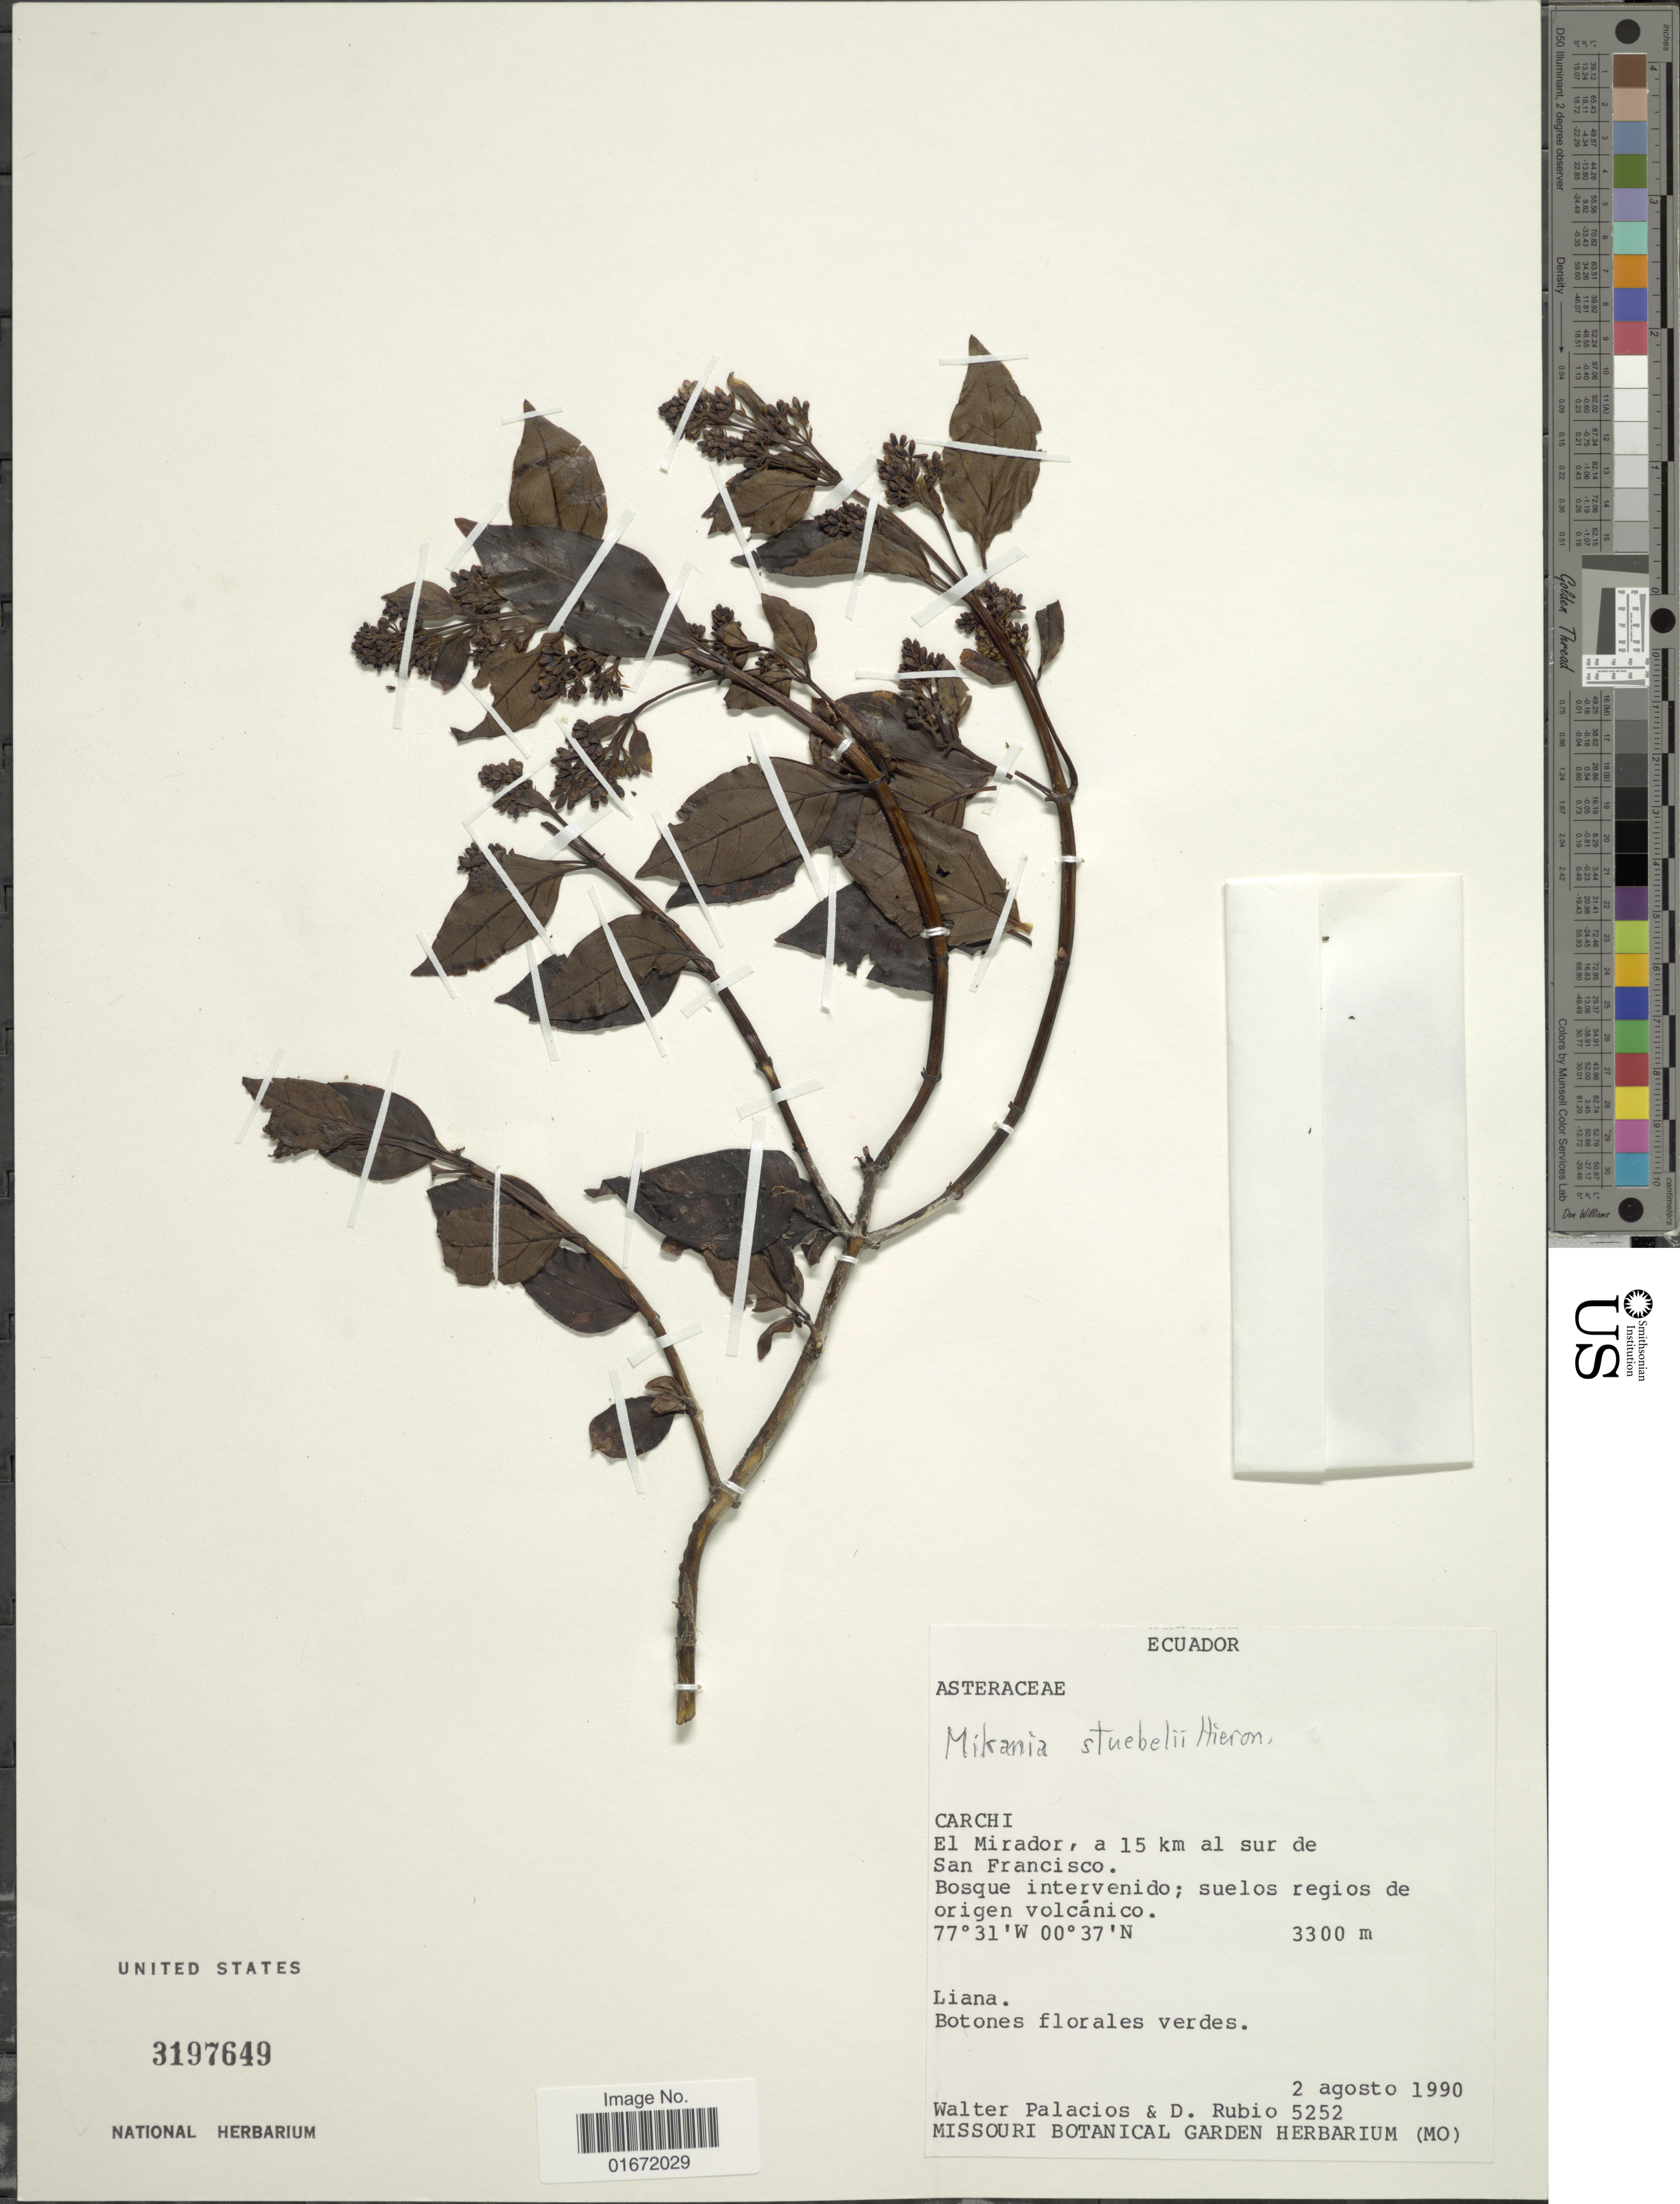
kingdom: Plantae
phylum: Tracheophyta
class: Magnoliopsida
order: Asterales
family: Asteraceae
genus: Mikania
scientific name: Mikania stuebelii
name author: Hieron.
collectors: W. Palacios & D. Rubio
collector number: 5252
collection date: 1990-08-02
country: Ecuador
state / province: Carchi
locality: Carchi. El Mirador, a 15 km al sur de San Francisco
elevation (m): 3300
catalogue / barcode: US 3197649